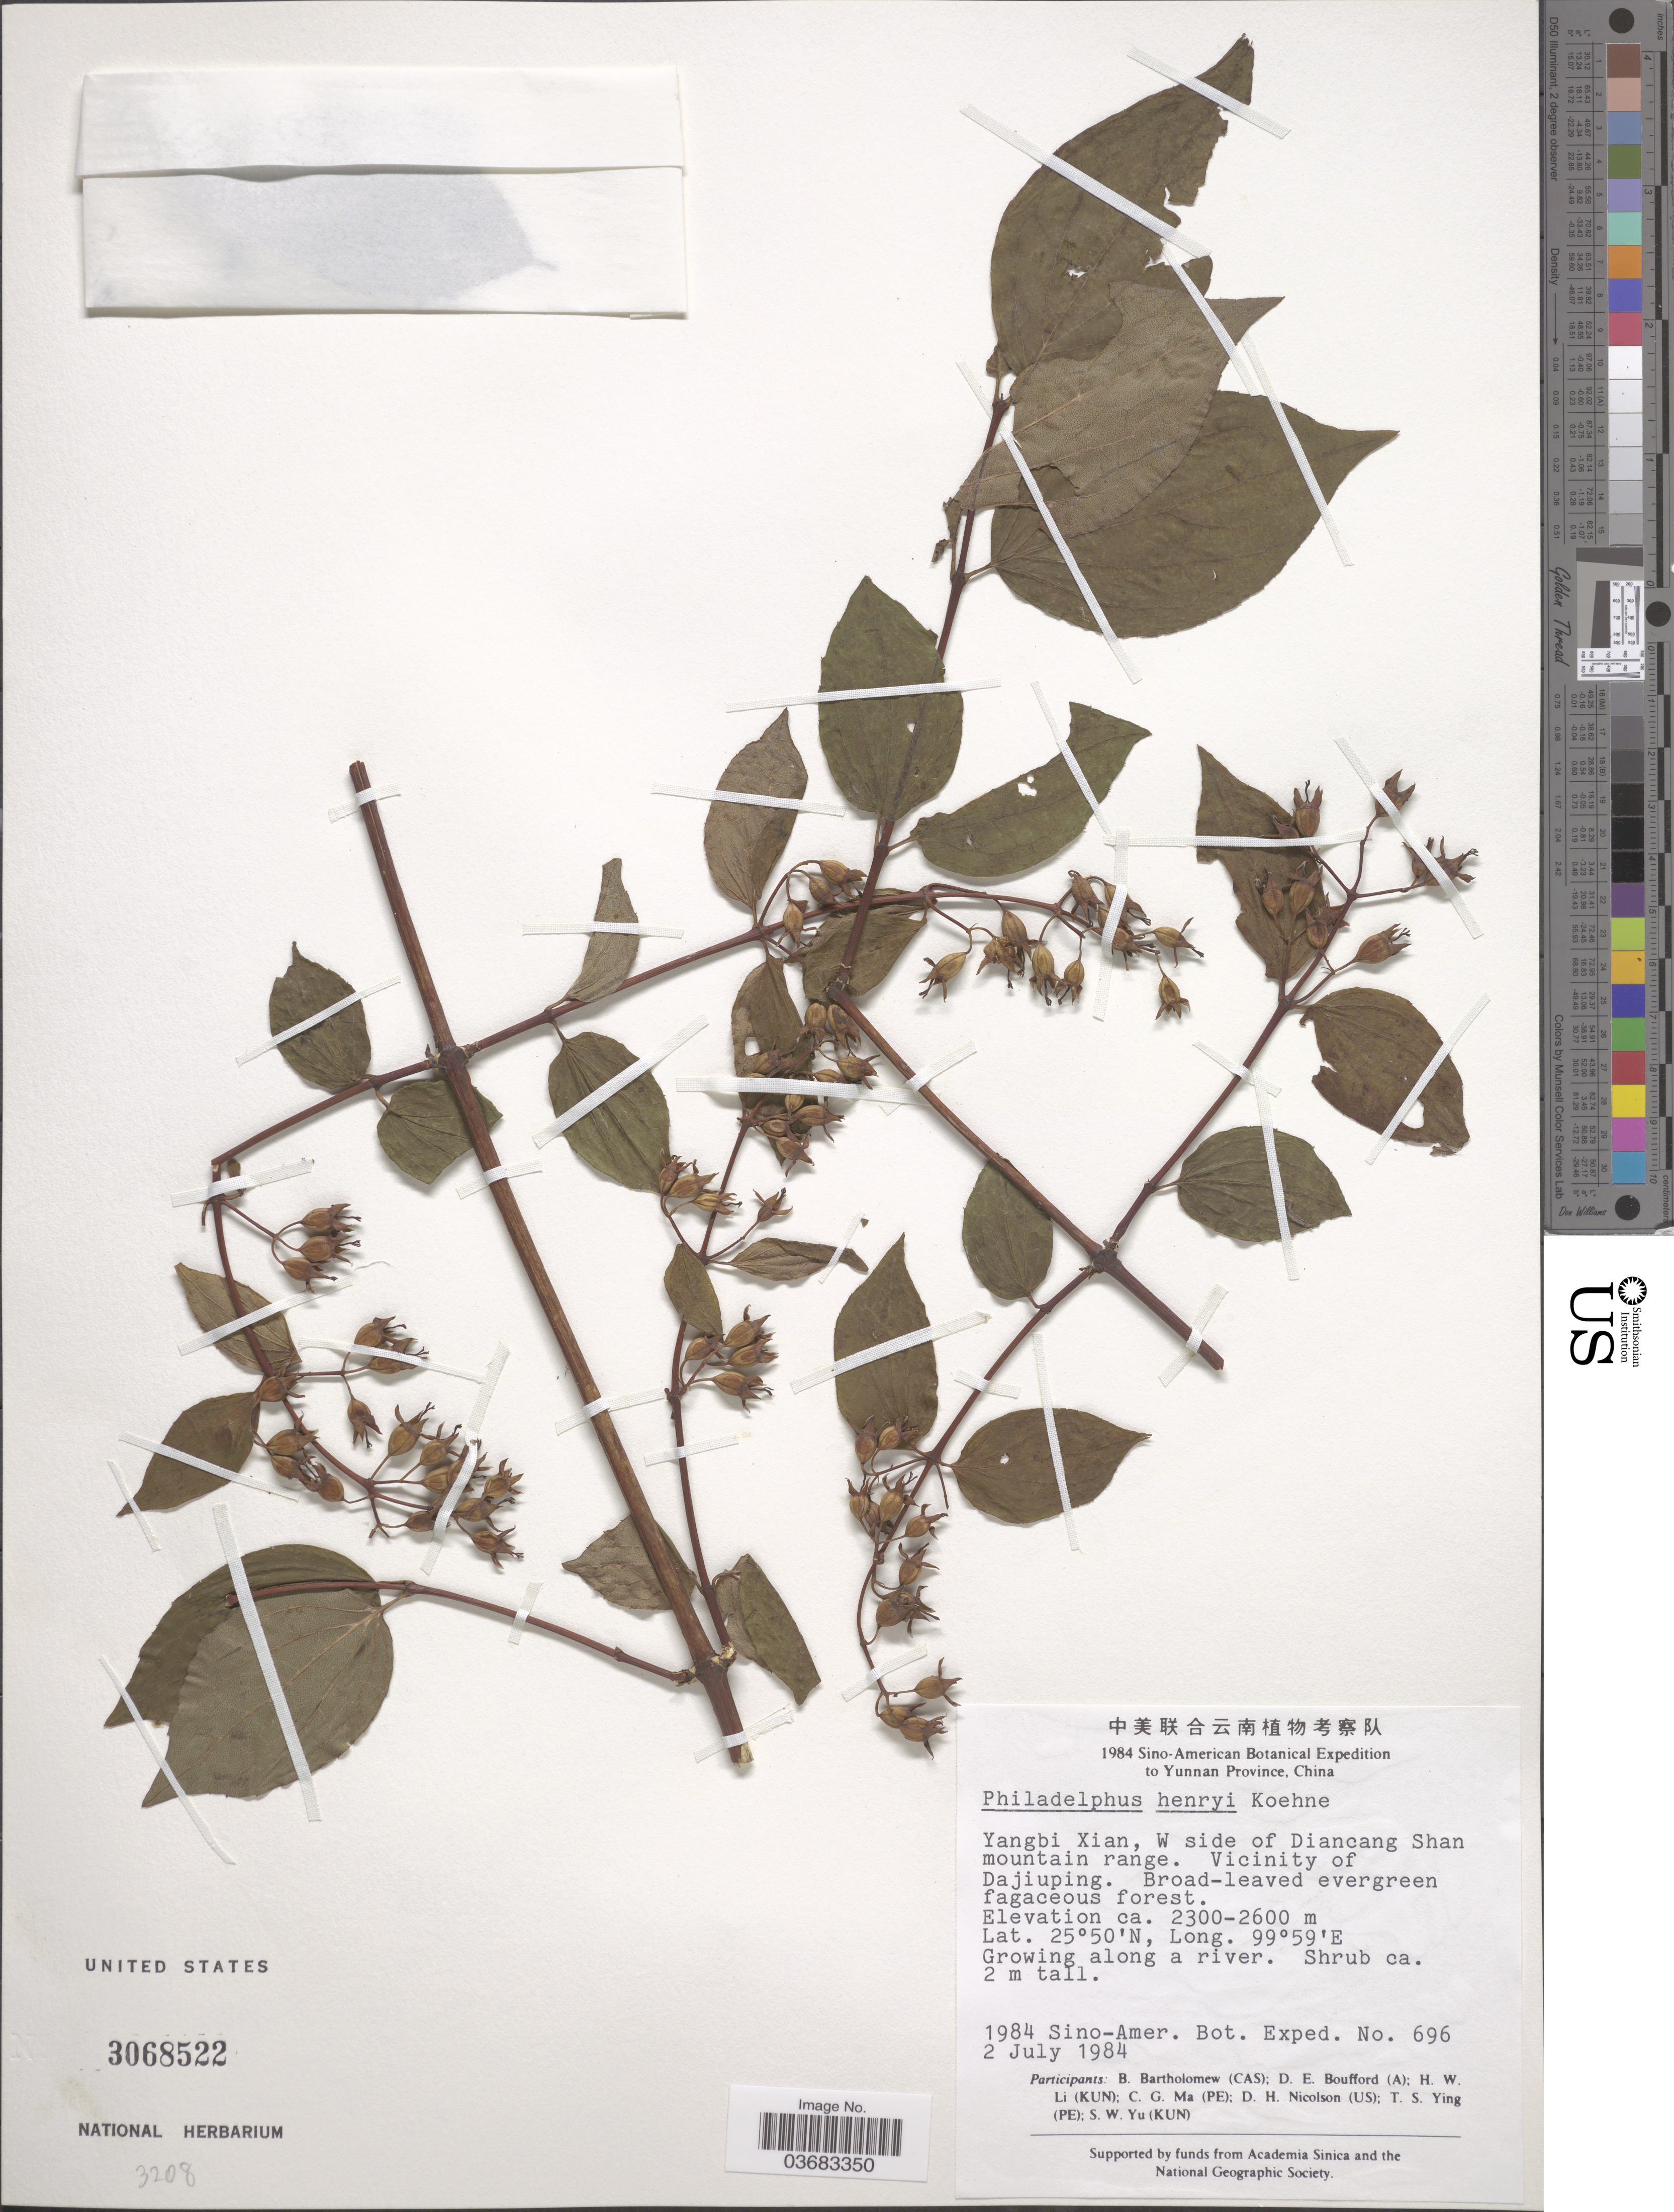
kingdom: Plantae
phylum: Tracheophyta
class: Magnoliopsida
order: Cornales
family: Hydrangeaceae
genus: Philadelphus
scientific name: Philadelphus henryi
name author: Koehne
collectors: Sino-Amer. Bot. Exped. 1984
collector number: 696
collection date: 1984-07-02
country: China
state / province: Yunnan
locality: Yangbi Xian, W side of Diancang Shan mountain range. Vicinity of Dajiuping. Broad-leaved evergreen fagaceous forest.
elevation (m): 2300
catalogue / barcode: US 3068522